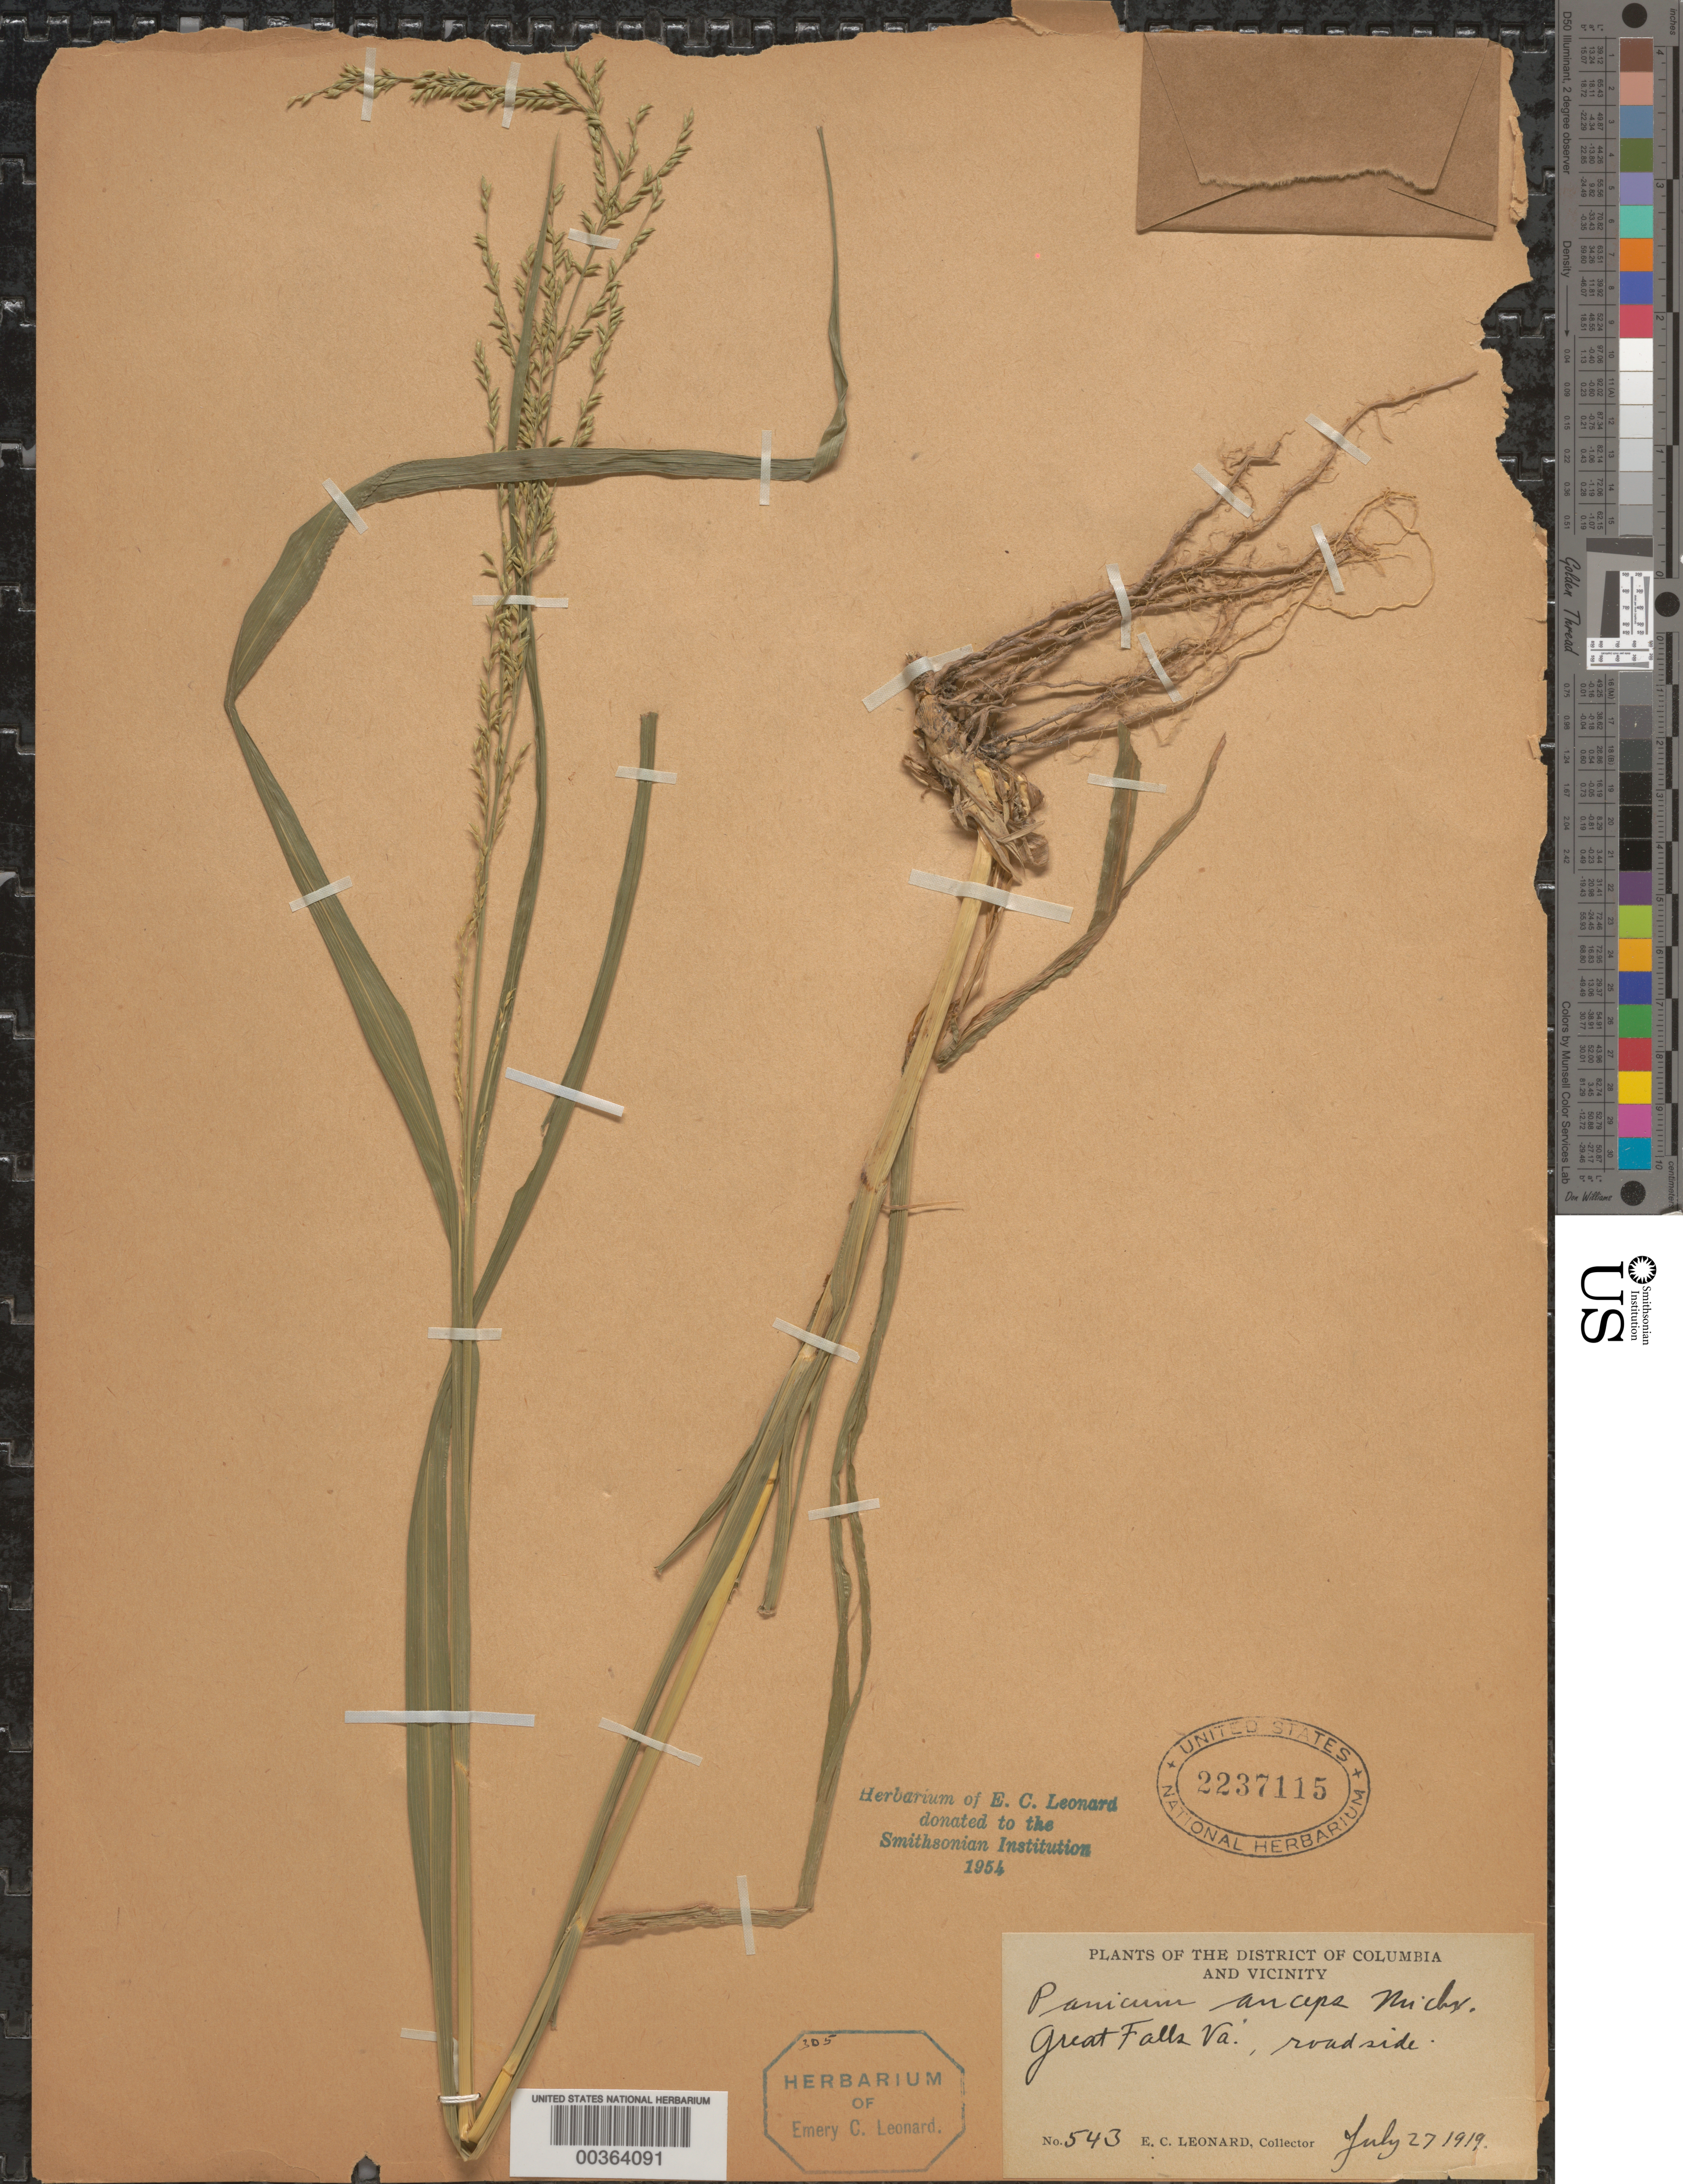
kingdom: Plantae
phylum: Tracheophyta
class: Liliopsida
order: Poales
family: Poaceae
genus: Coleataenia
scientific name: Coleataenia anceps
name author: (Michx.) Soreng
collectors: E. C. Leonard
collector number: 543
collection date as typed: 27 Jul 1919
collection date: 1919-07-27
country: United States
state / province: Virginia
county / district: Fairfax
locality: Great Falls C. and O. Canal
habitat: Roadside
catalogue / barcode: US 2237115